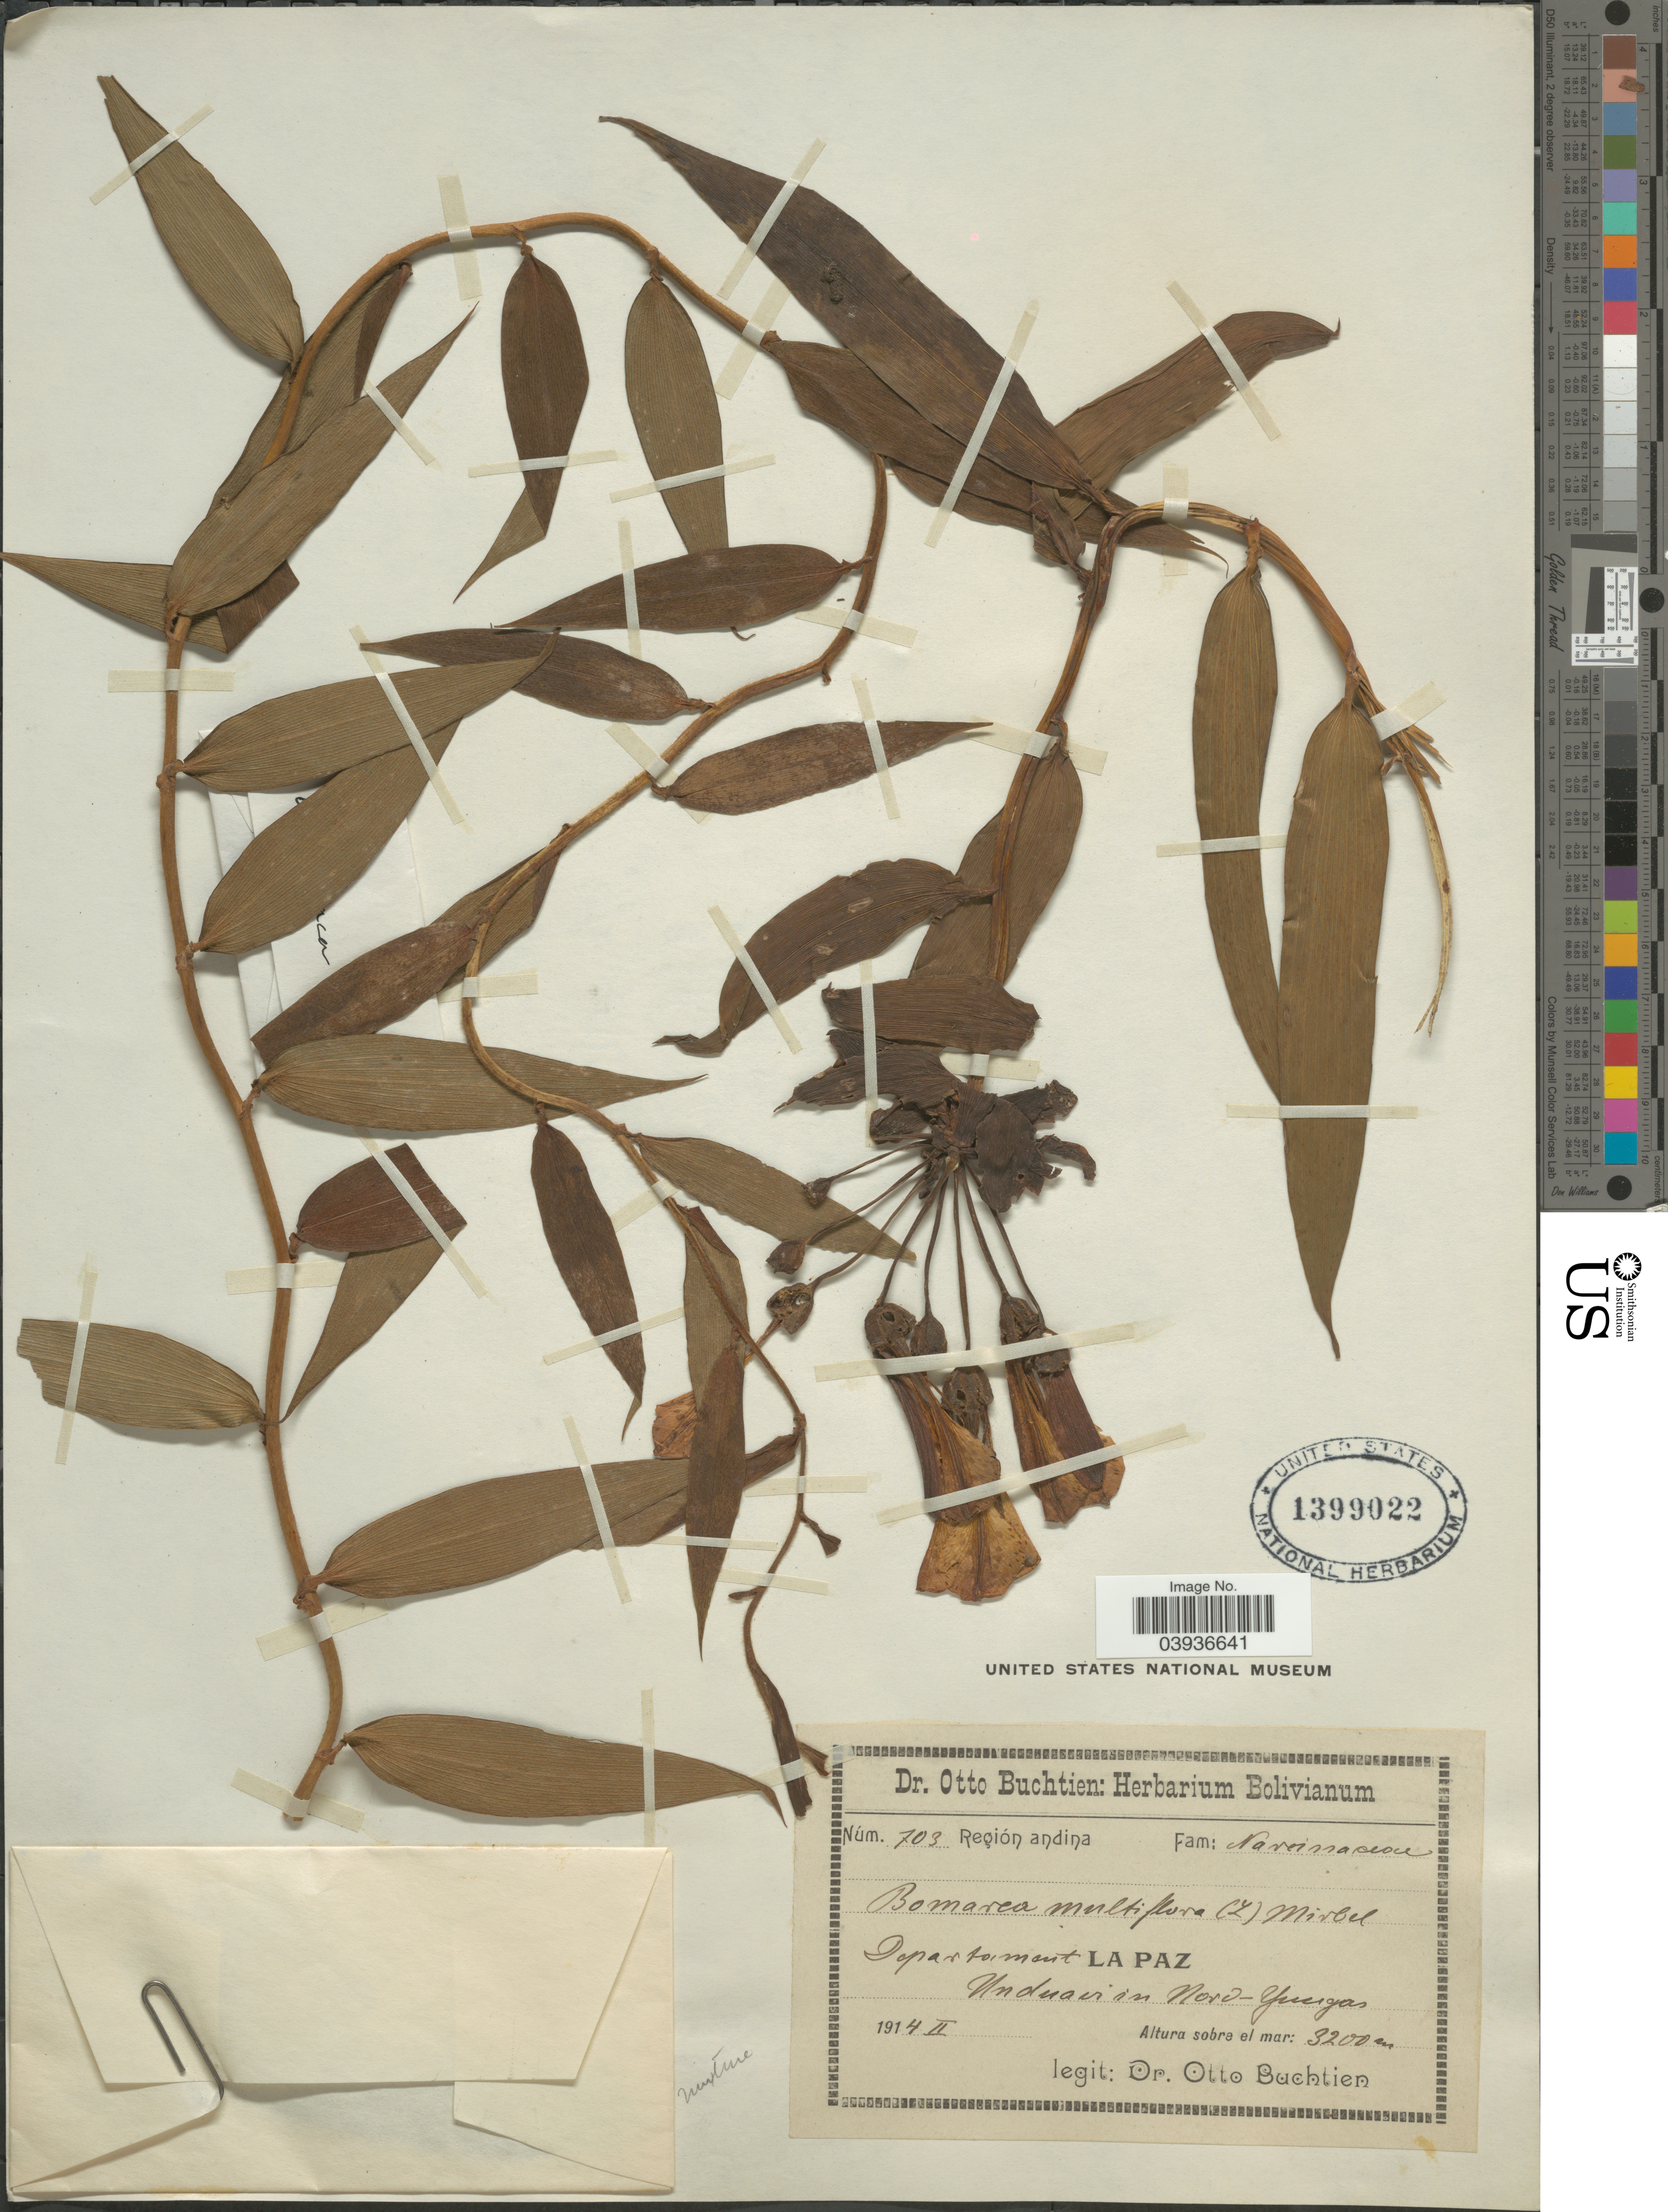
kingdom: Plantae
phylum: Tracheophyta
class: Liliopsida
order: Liliales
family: Alstroemeriaceae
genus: Bomarea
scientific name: Bomarea multiflora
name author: (L. f.) Mirb.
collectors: O. Buchtien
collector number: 703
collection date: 1914-02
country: Bolivia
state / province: La Paz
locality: Región andina. Departament La Paz. Unduavi in Nord-Yungas.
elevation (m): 3200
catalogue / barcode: US 1399022